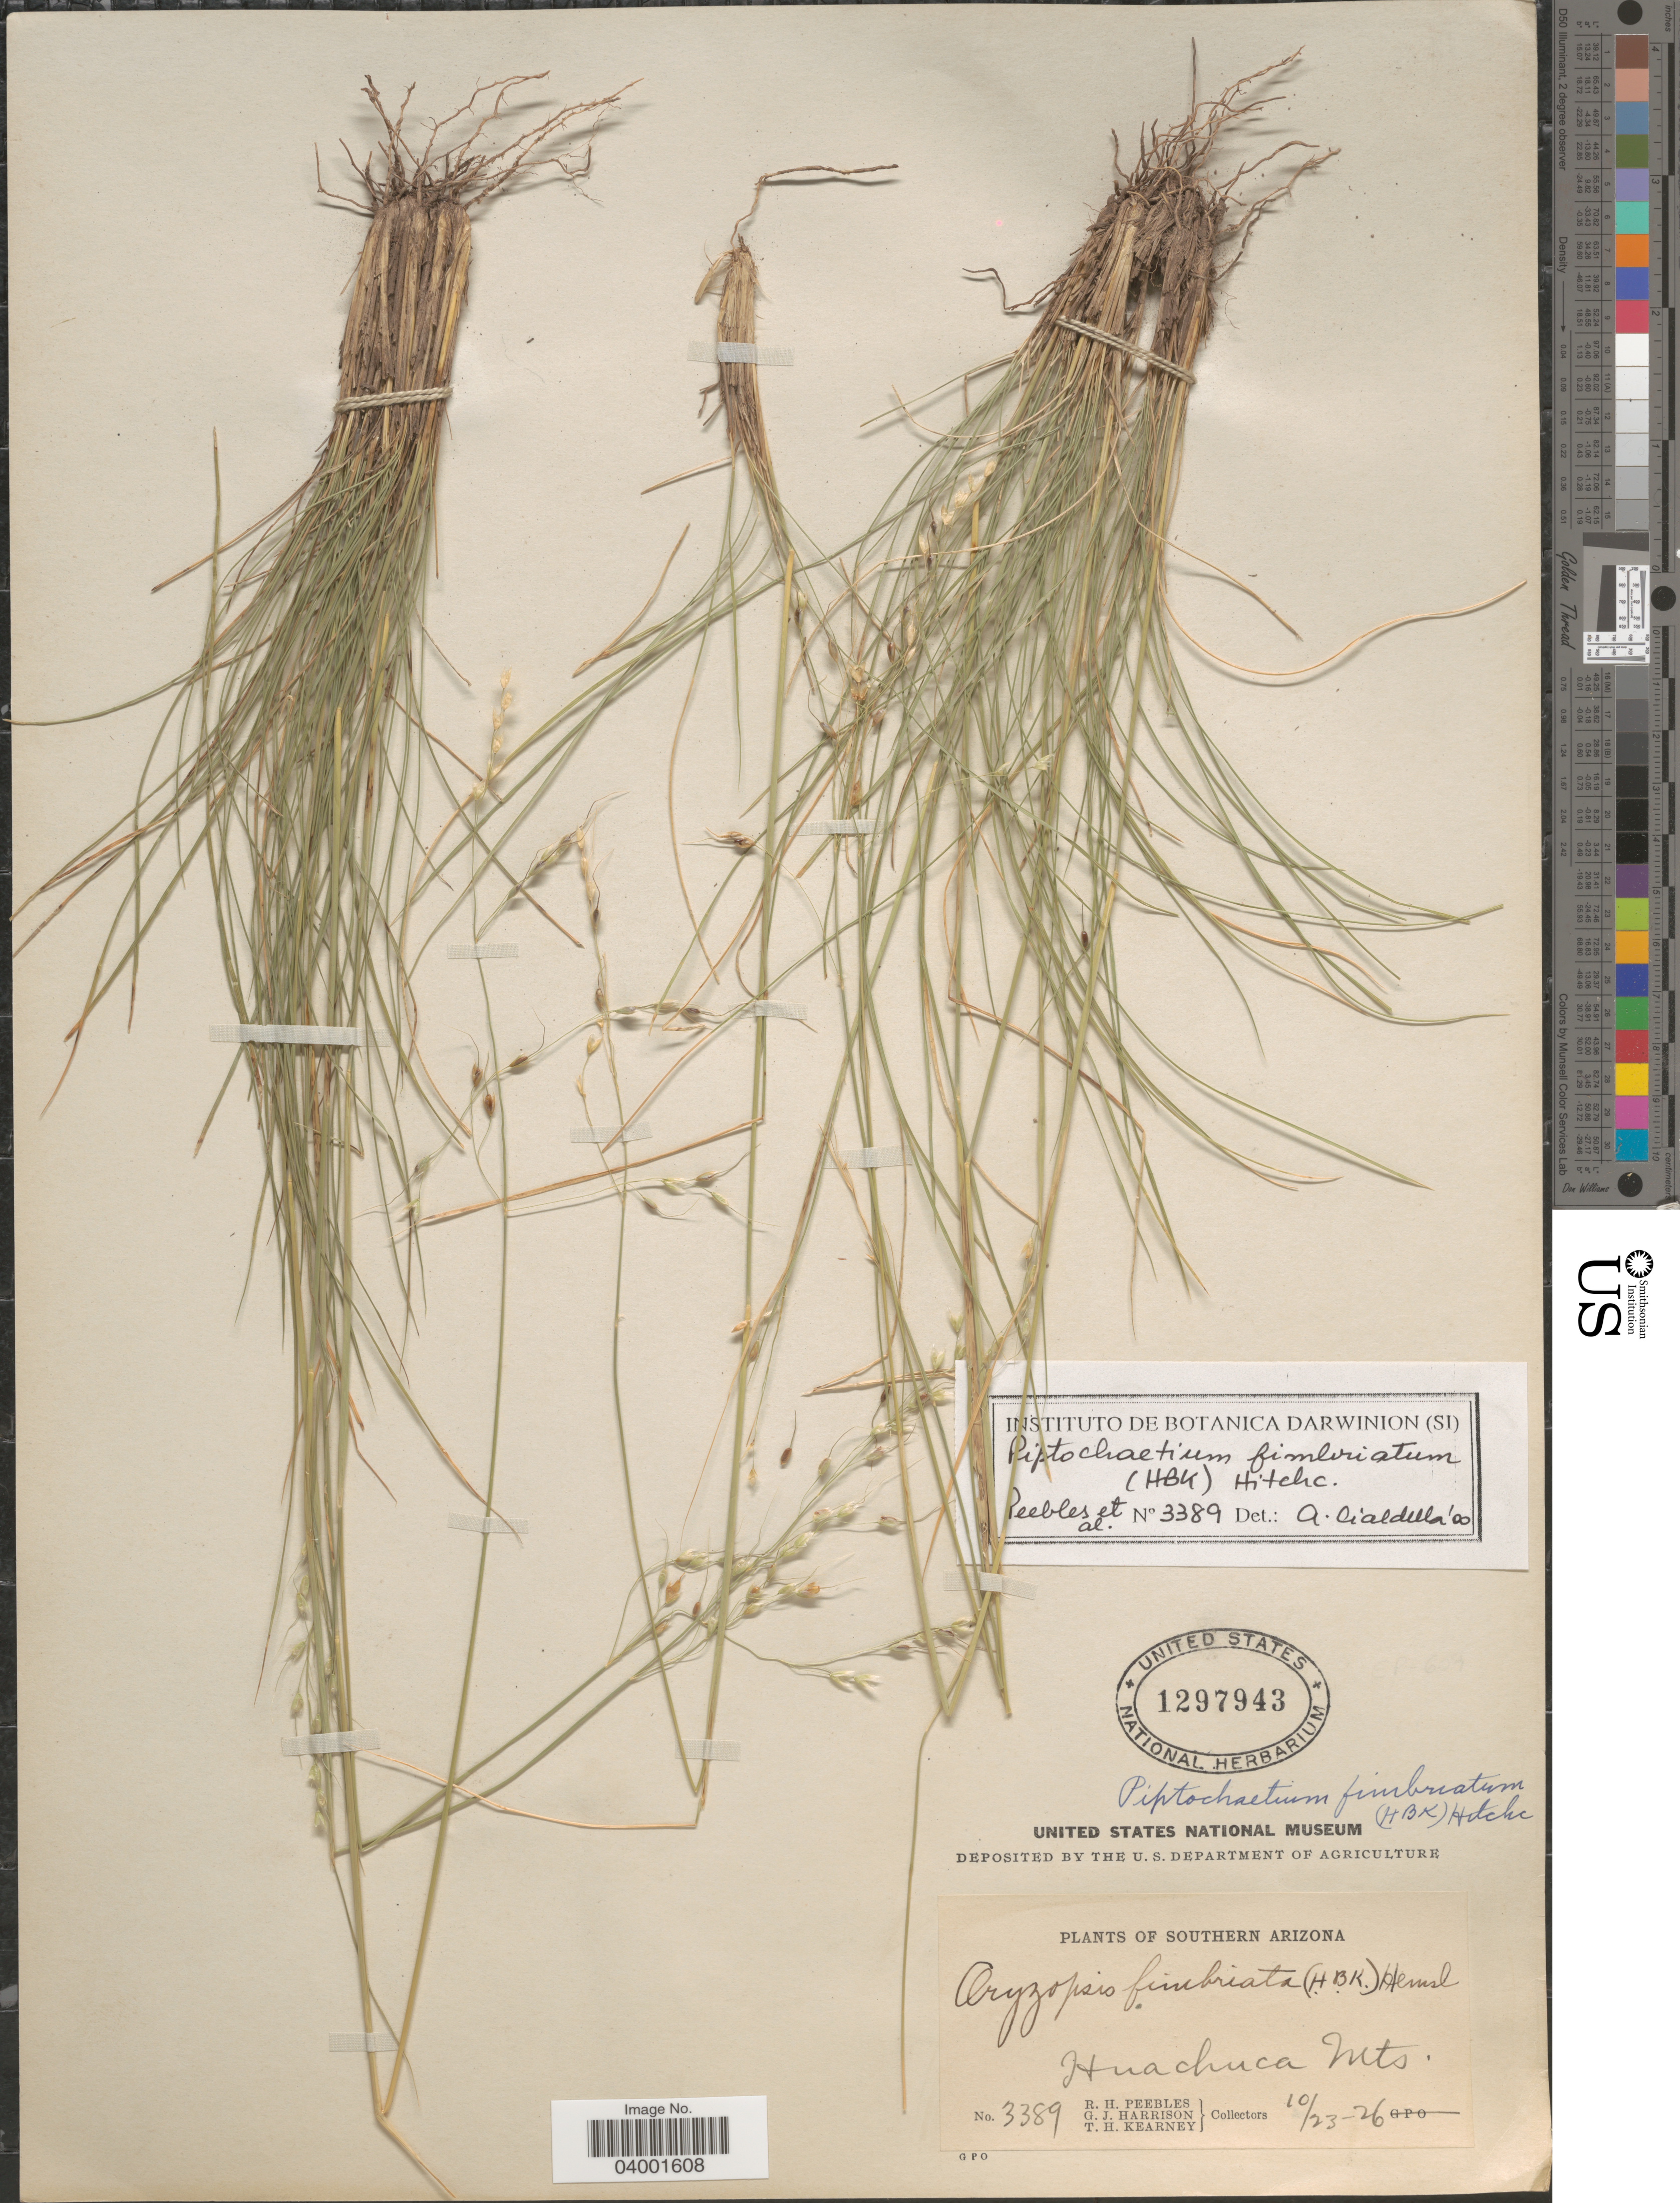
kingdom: Plantae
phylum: Tracheophyta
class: Liliopsida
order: Poales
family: Poaceae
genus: Piptochaetium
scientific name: Piptochaetium fimbriatum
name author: (Kunth) Hitchc.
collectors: R. H. Peebles, G. J. Harrison & T. H. Kearney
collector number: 3389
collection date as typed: Transcribed d/m/y: 23/10/26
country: United States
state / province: Arizona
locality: Southern Arizona. Huachuca Mts.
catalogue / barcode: US 1297943